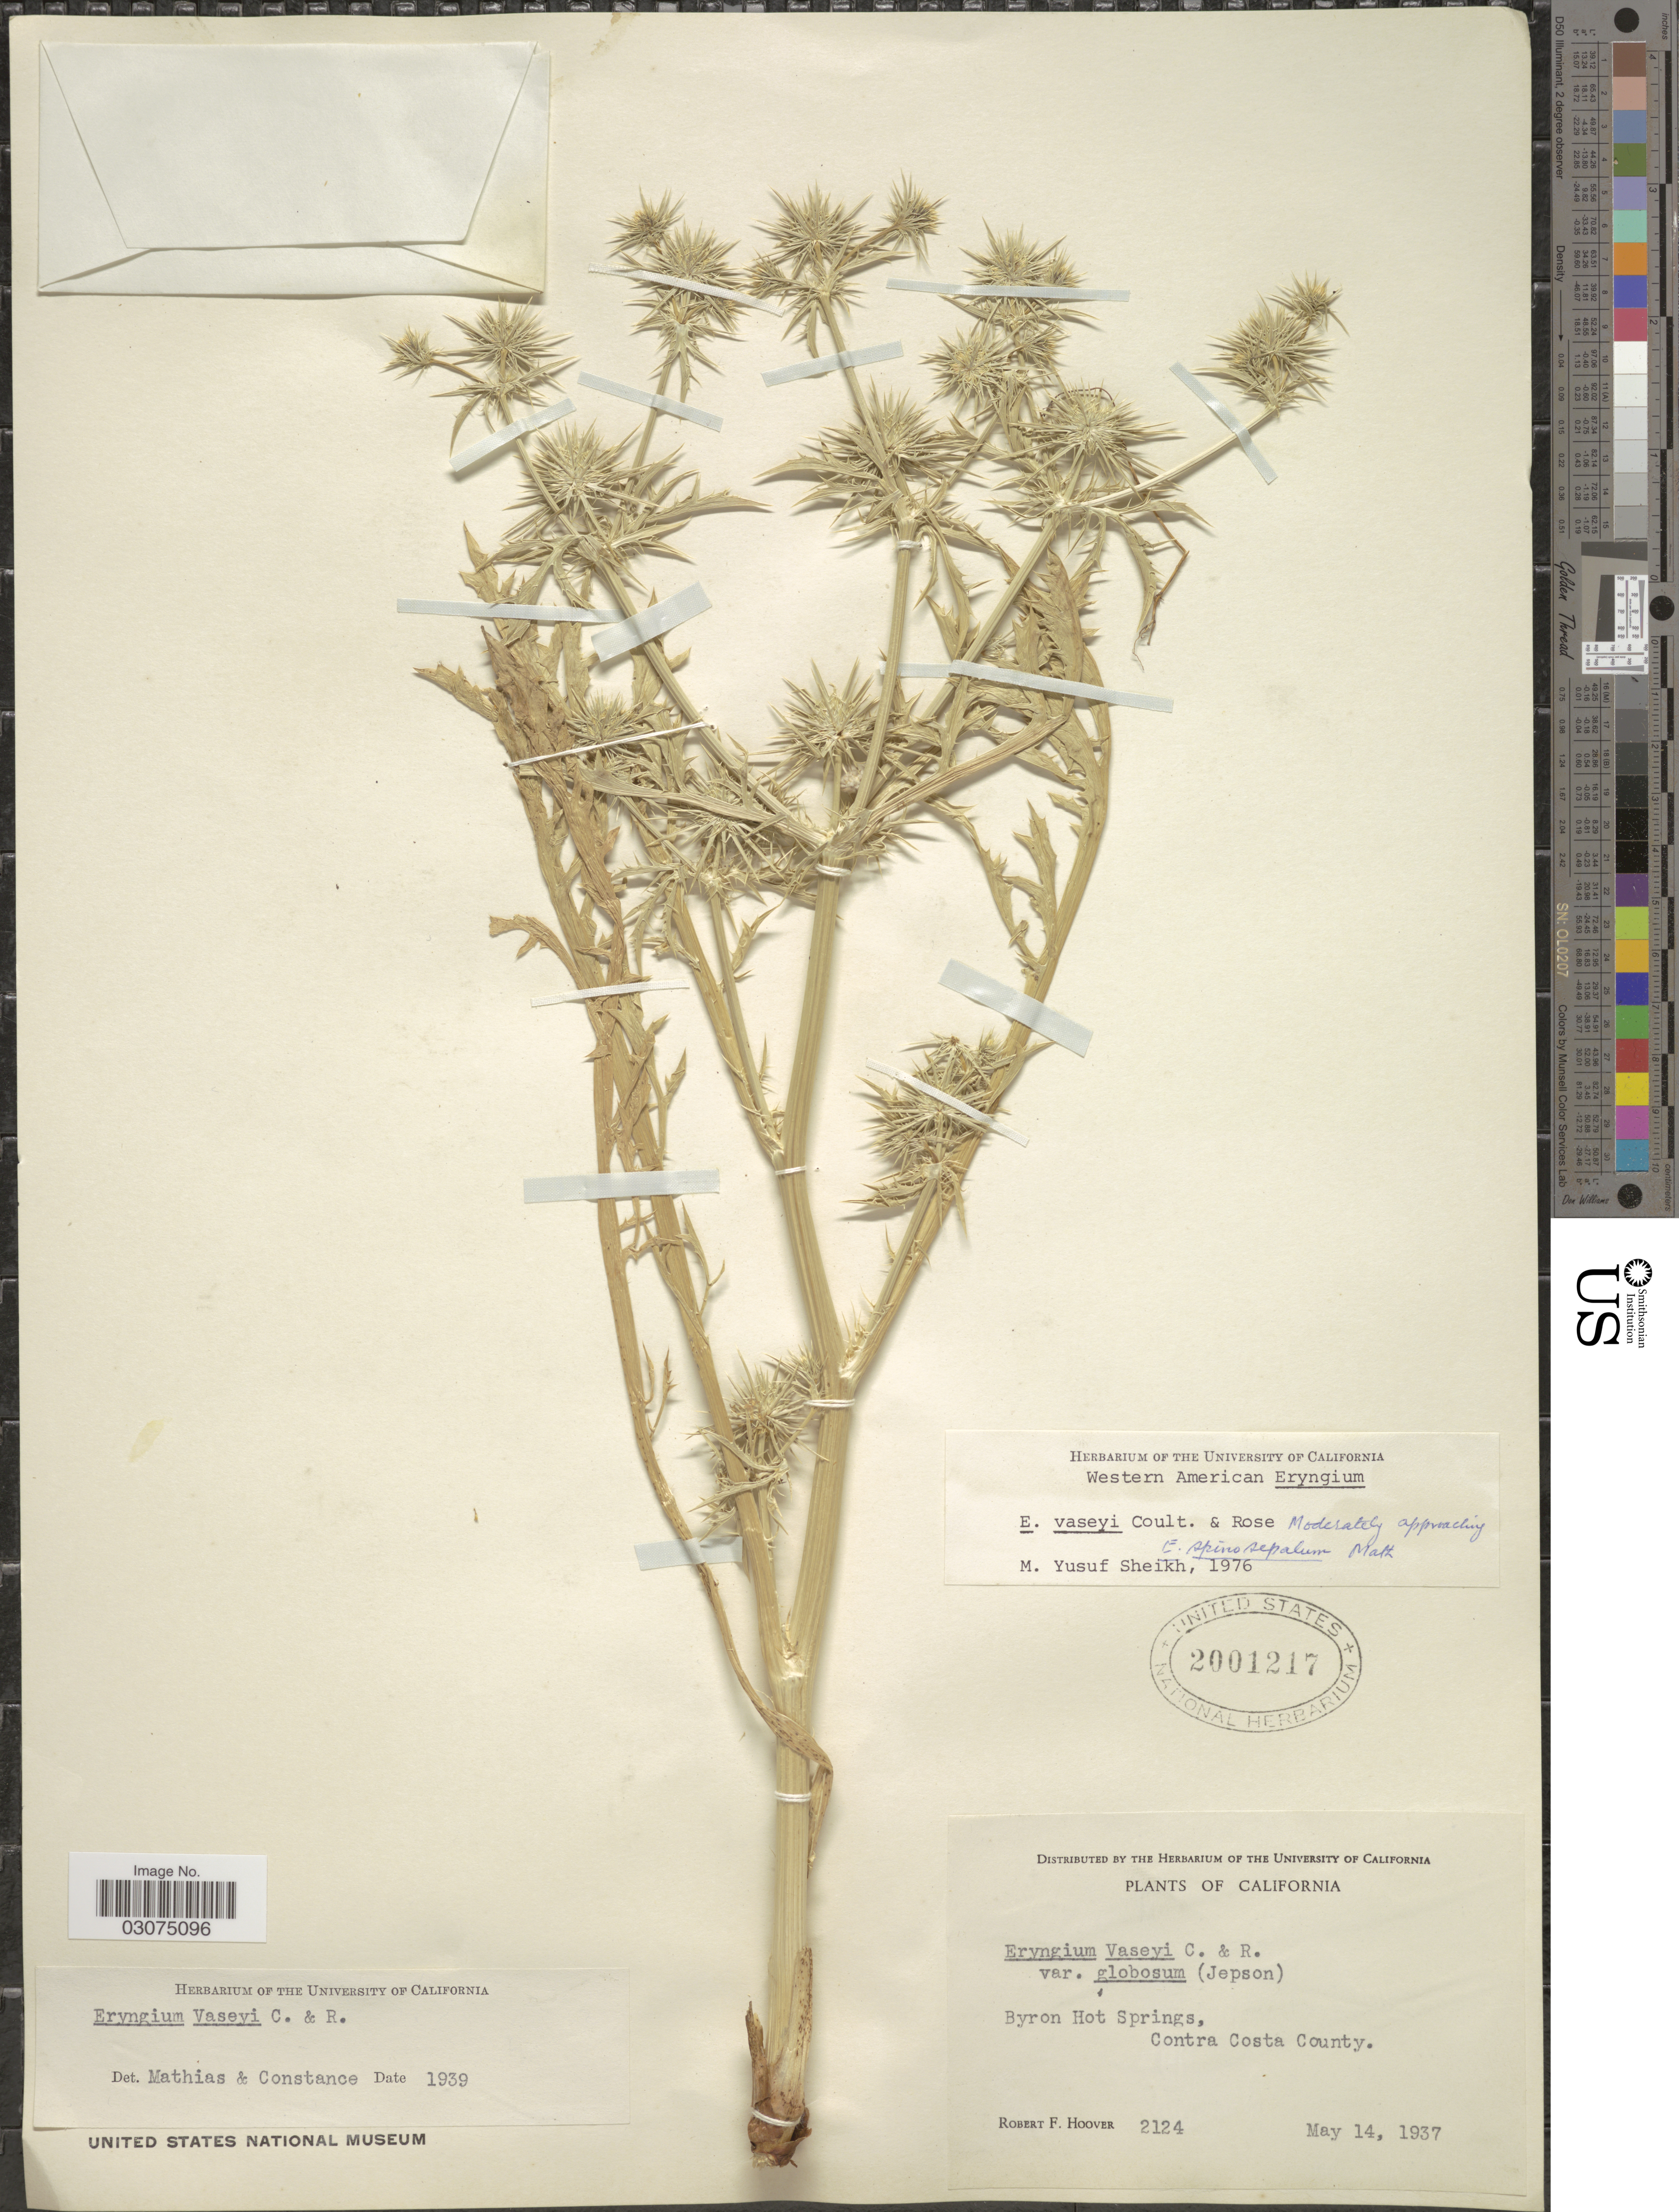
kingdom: Plantae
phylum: Tracheophyta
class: Magnoliopsida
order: Apiales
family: Apiaceae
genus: Eryngium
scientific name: Eryngium vaseyi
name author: J.M. Coult. & Rose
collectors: R. F. Hoover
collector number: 2124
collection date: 1937-05-14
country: United States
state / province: California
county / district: Contra Costa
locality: Byron Hot Springs, Contra Costa County.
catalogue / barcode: US 2001217